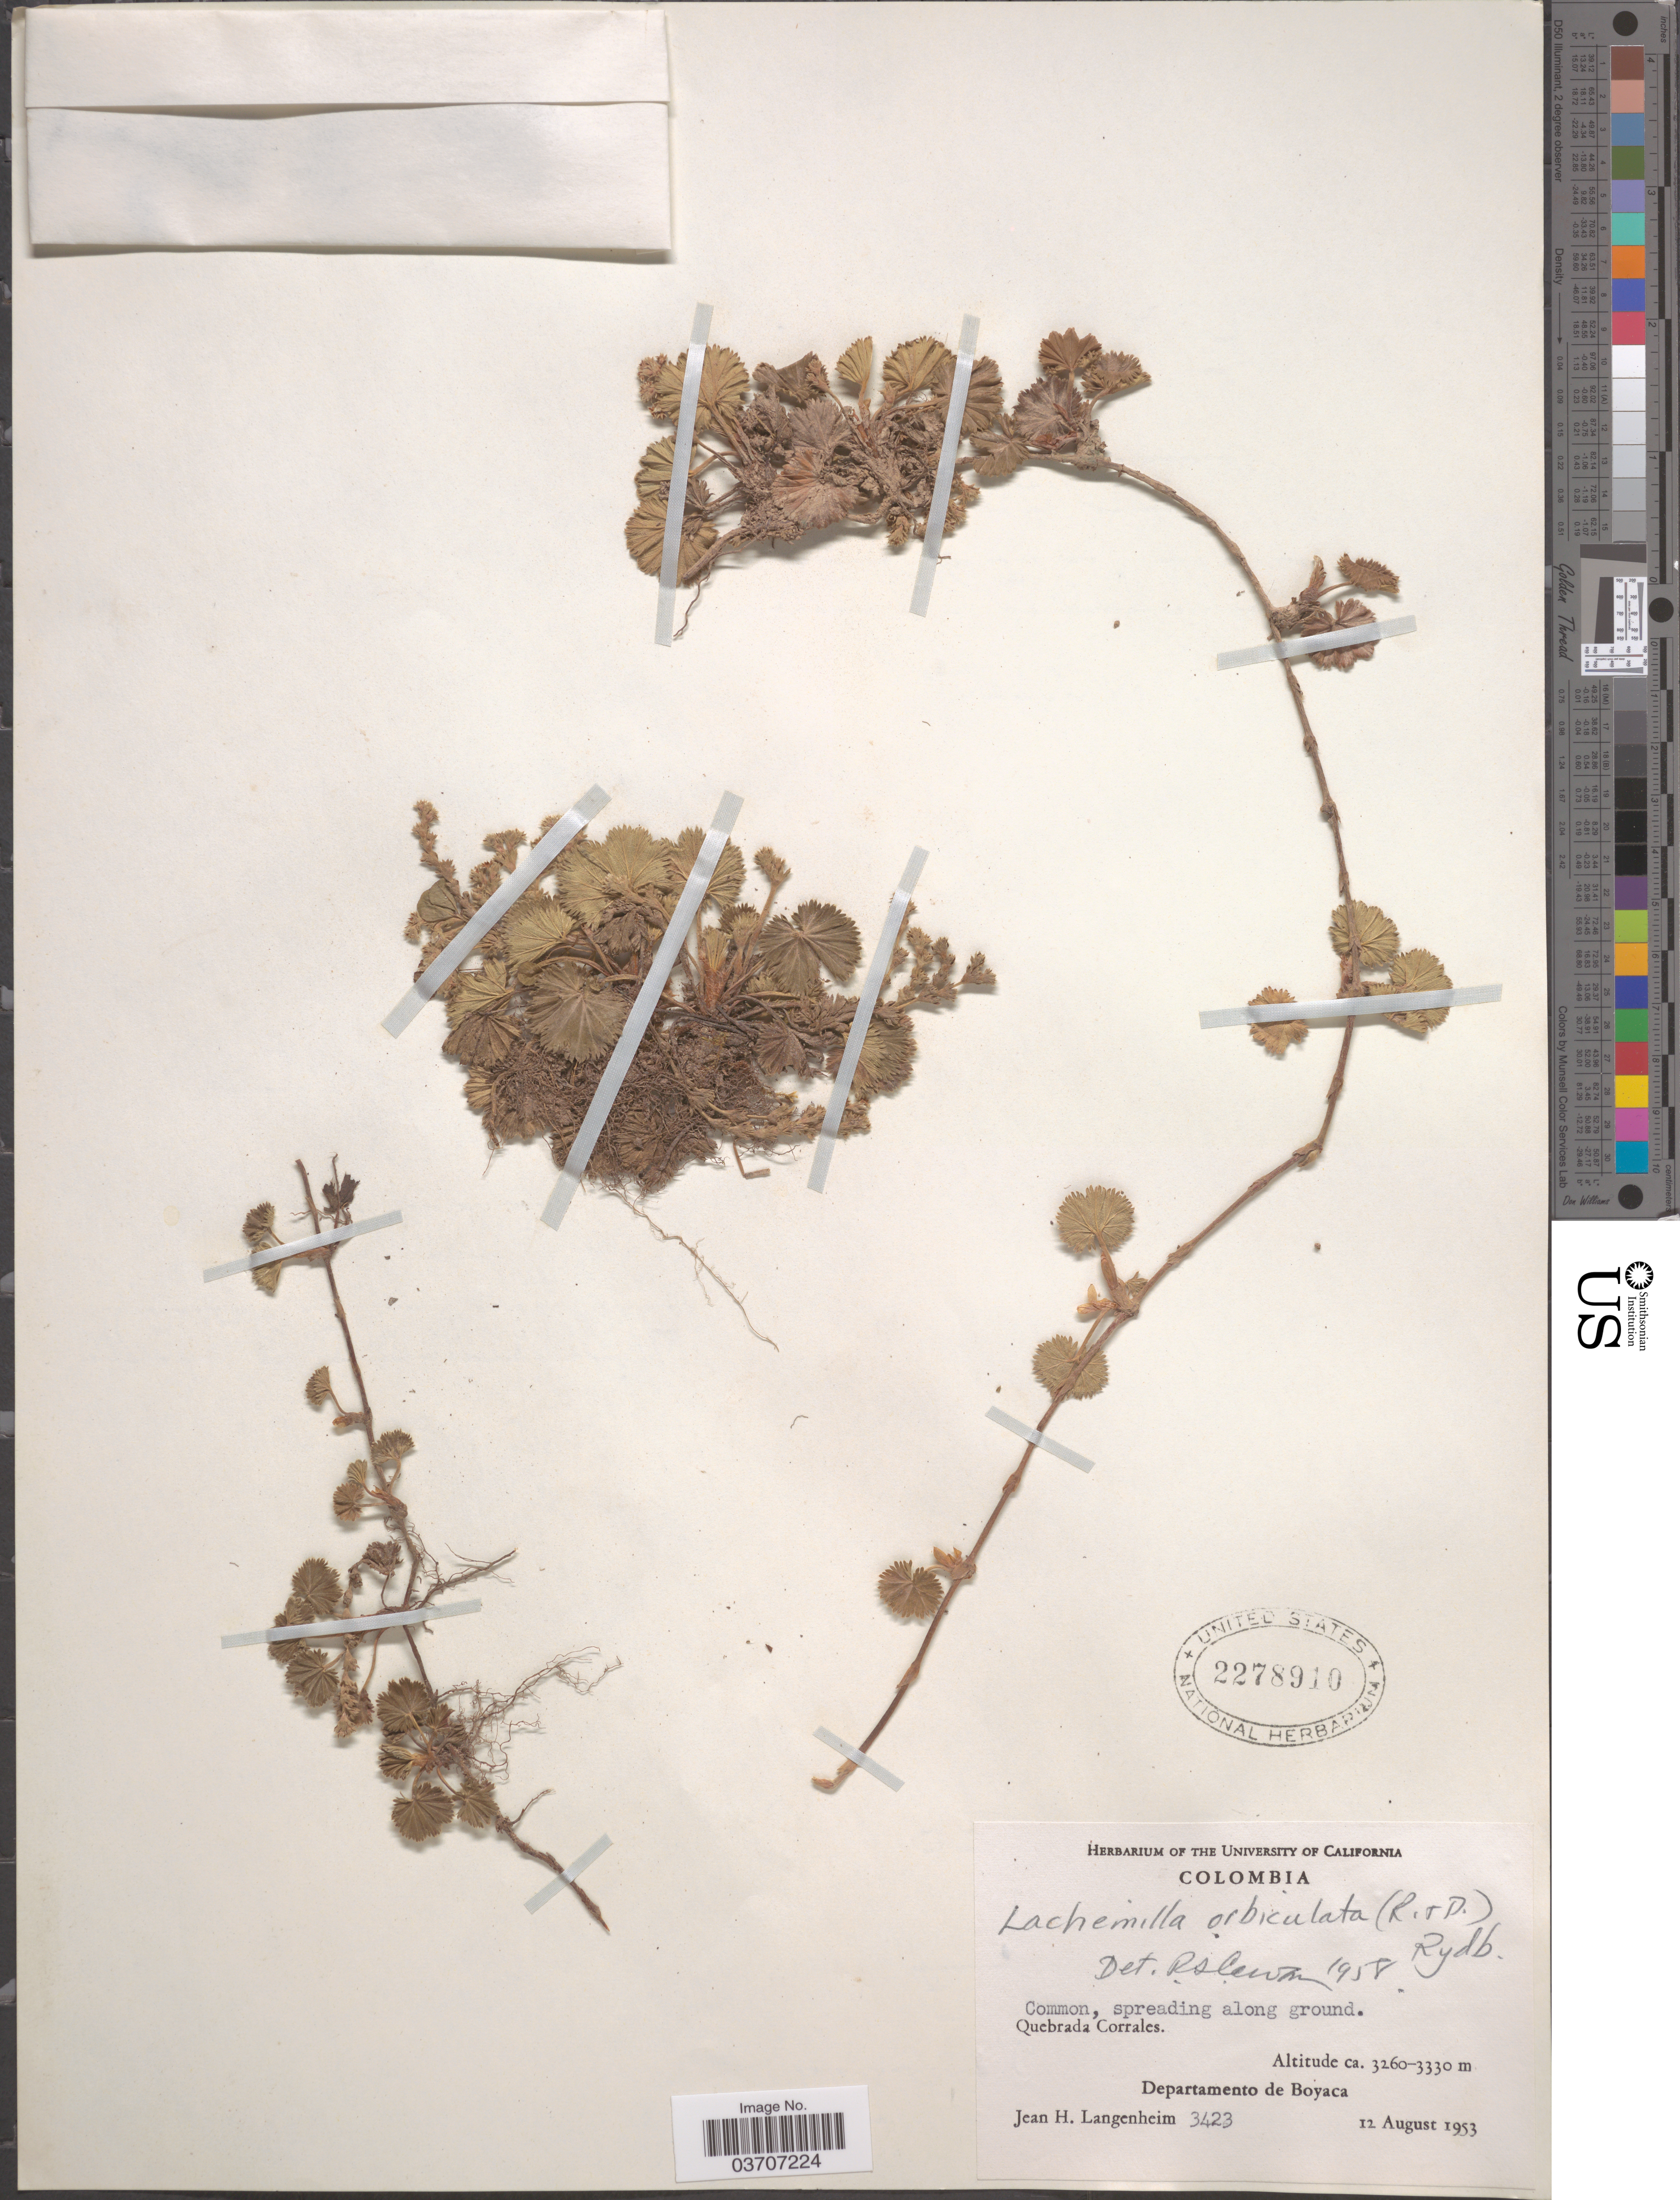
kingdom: Plantae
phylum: Tracheophyta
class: Magnoliopsida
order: Rosales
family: Rosaceae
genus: Lachemilla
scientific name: Lachemilla orbiculata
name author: (Ruiz & Pav.) Rydb.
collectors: J. H. Langenheim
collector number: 3423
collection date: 1953-08-12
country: Colombia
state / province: Boyacá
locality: Quebrada Corrales. Departamento de Boyaca.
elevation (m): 3260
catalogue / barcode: US 2278910